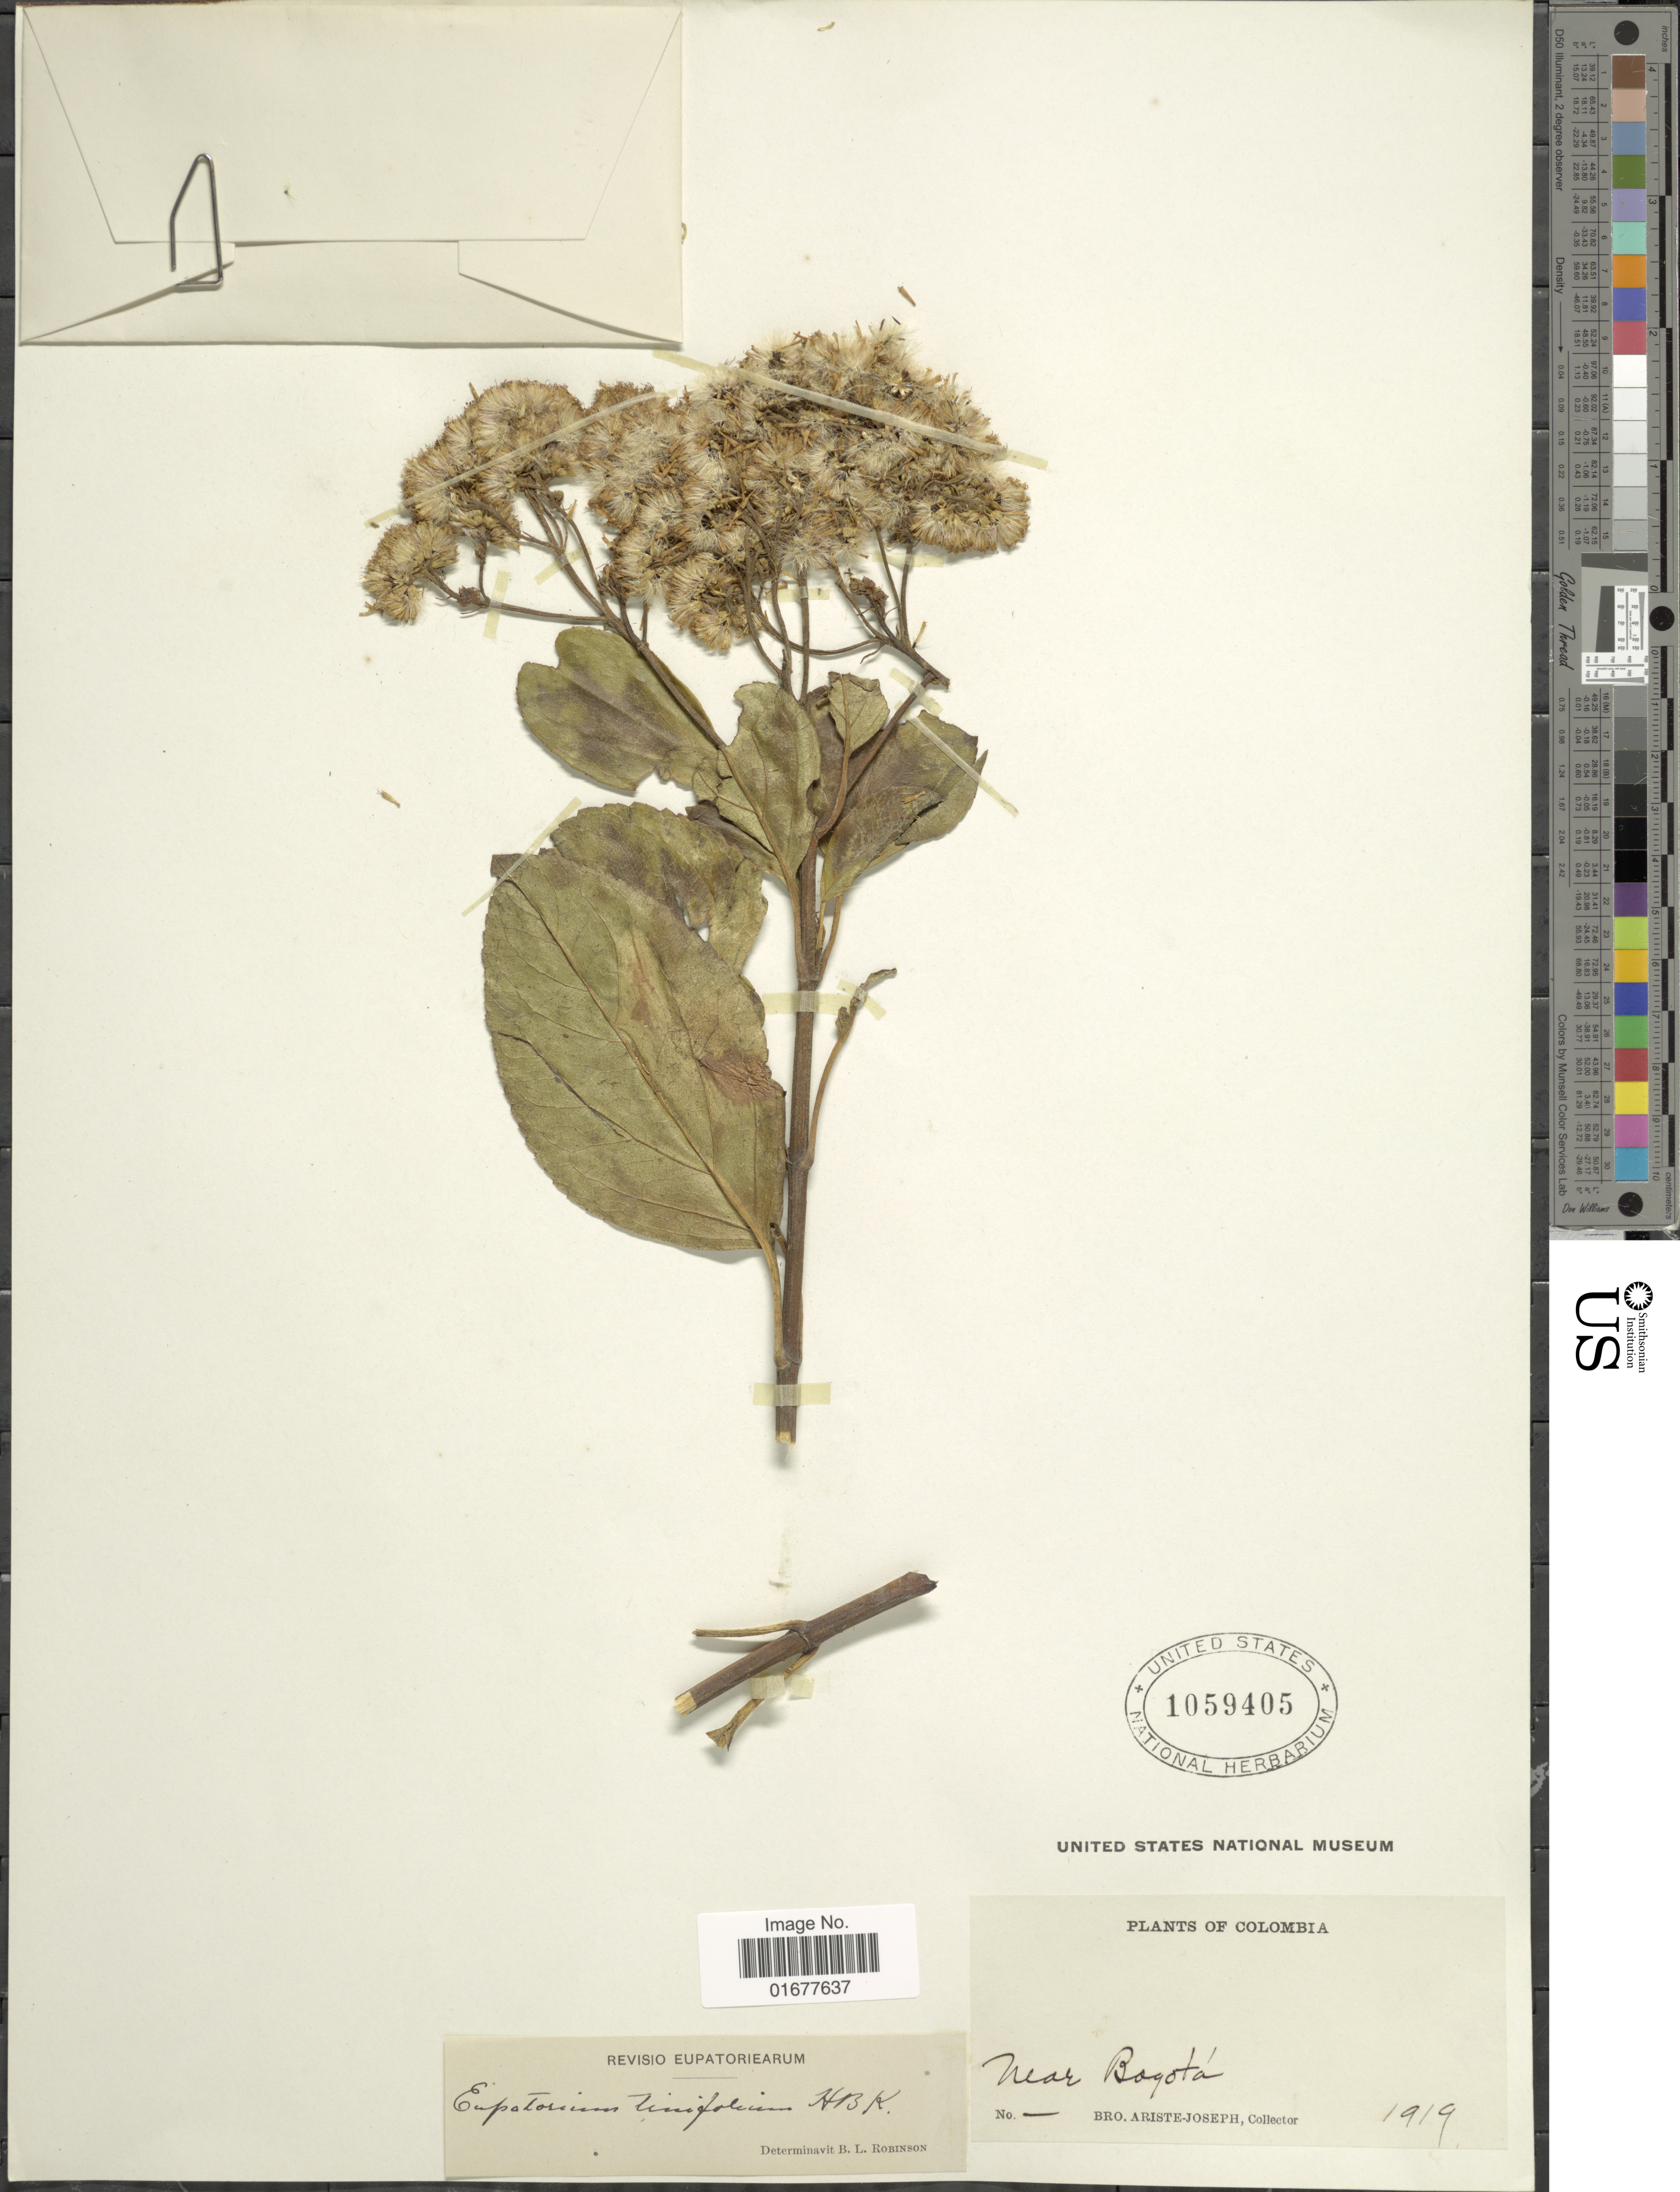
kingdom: Plantae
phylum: Tracheophyta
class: Magnoliopsida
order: Asterales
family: Asteraceae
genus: Ageratina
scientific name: Ageratina tinifolia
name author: (Kunth) R.M. King & H. Rob.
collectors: Bro. Ariste-Joseph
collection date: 1919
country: Colombia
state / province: Bogota D.C.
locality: Near Bogota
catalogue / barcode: US 1059405